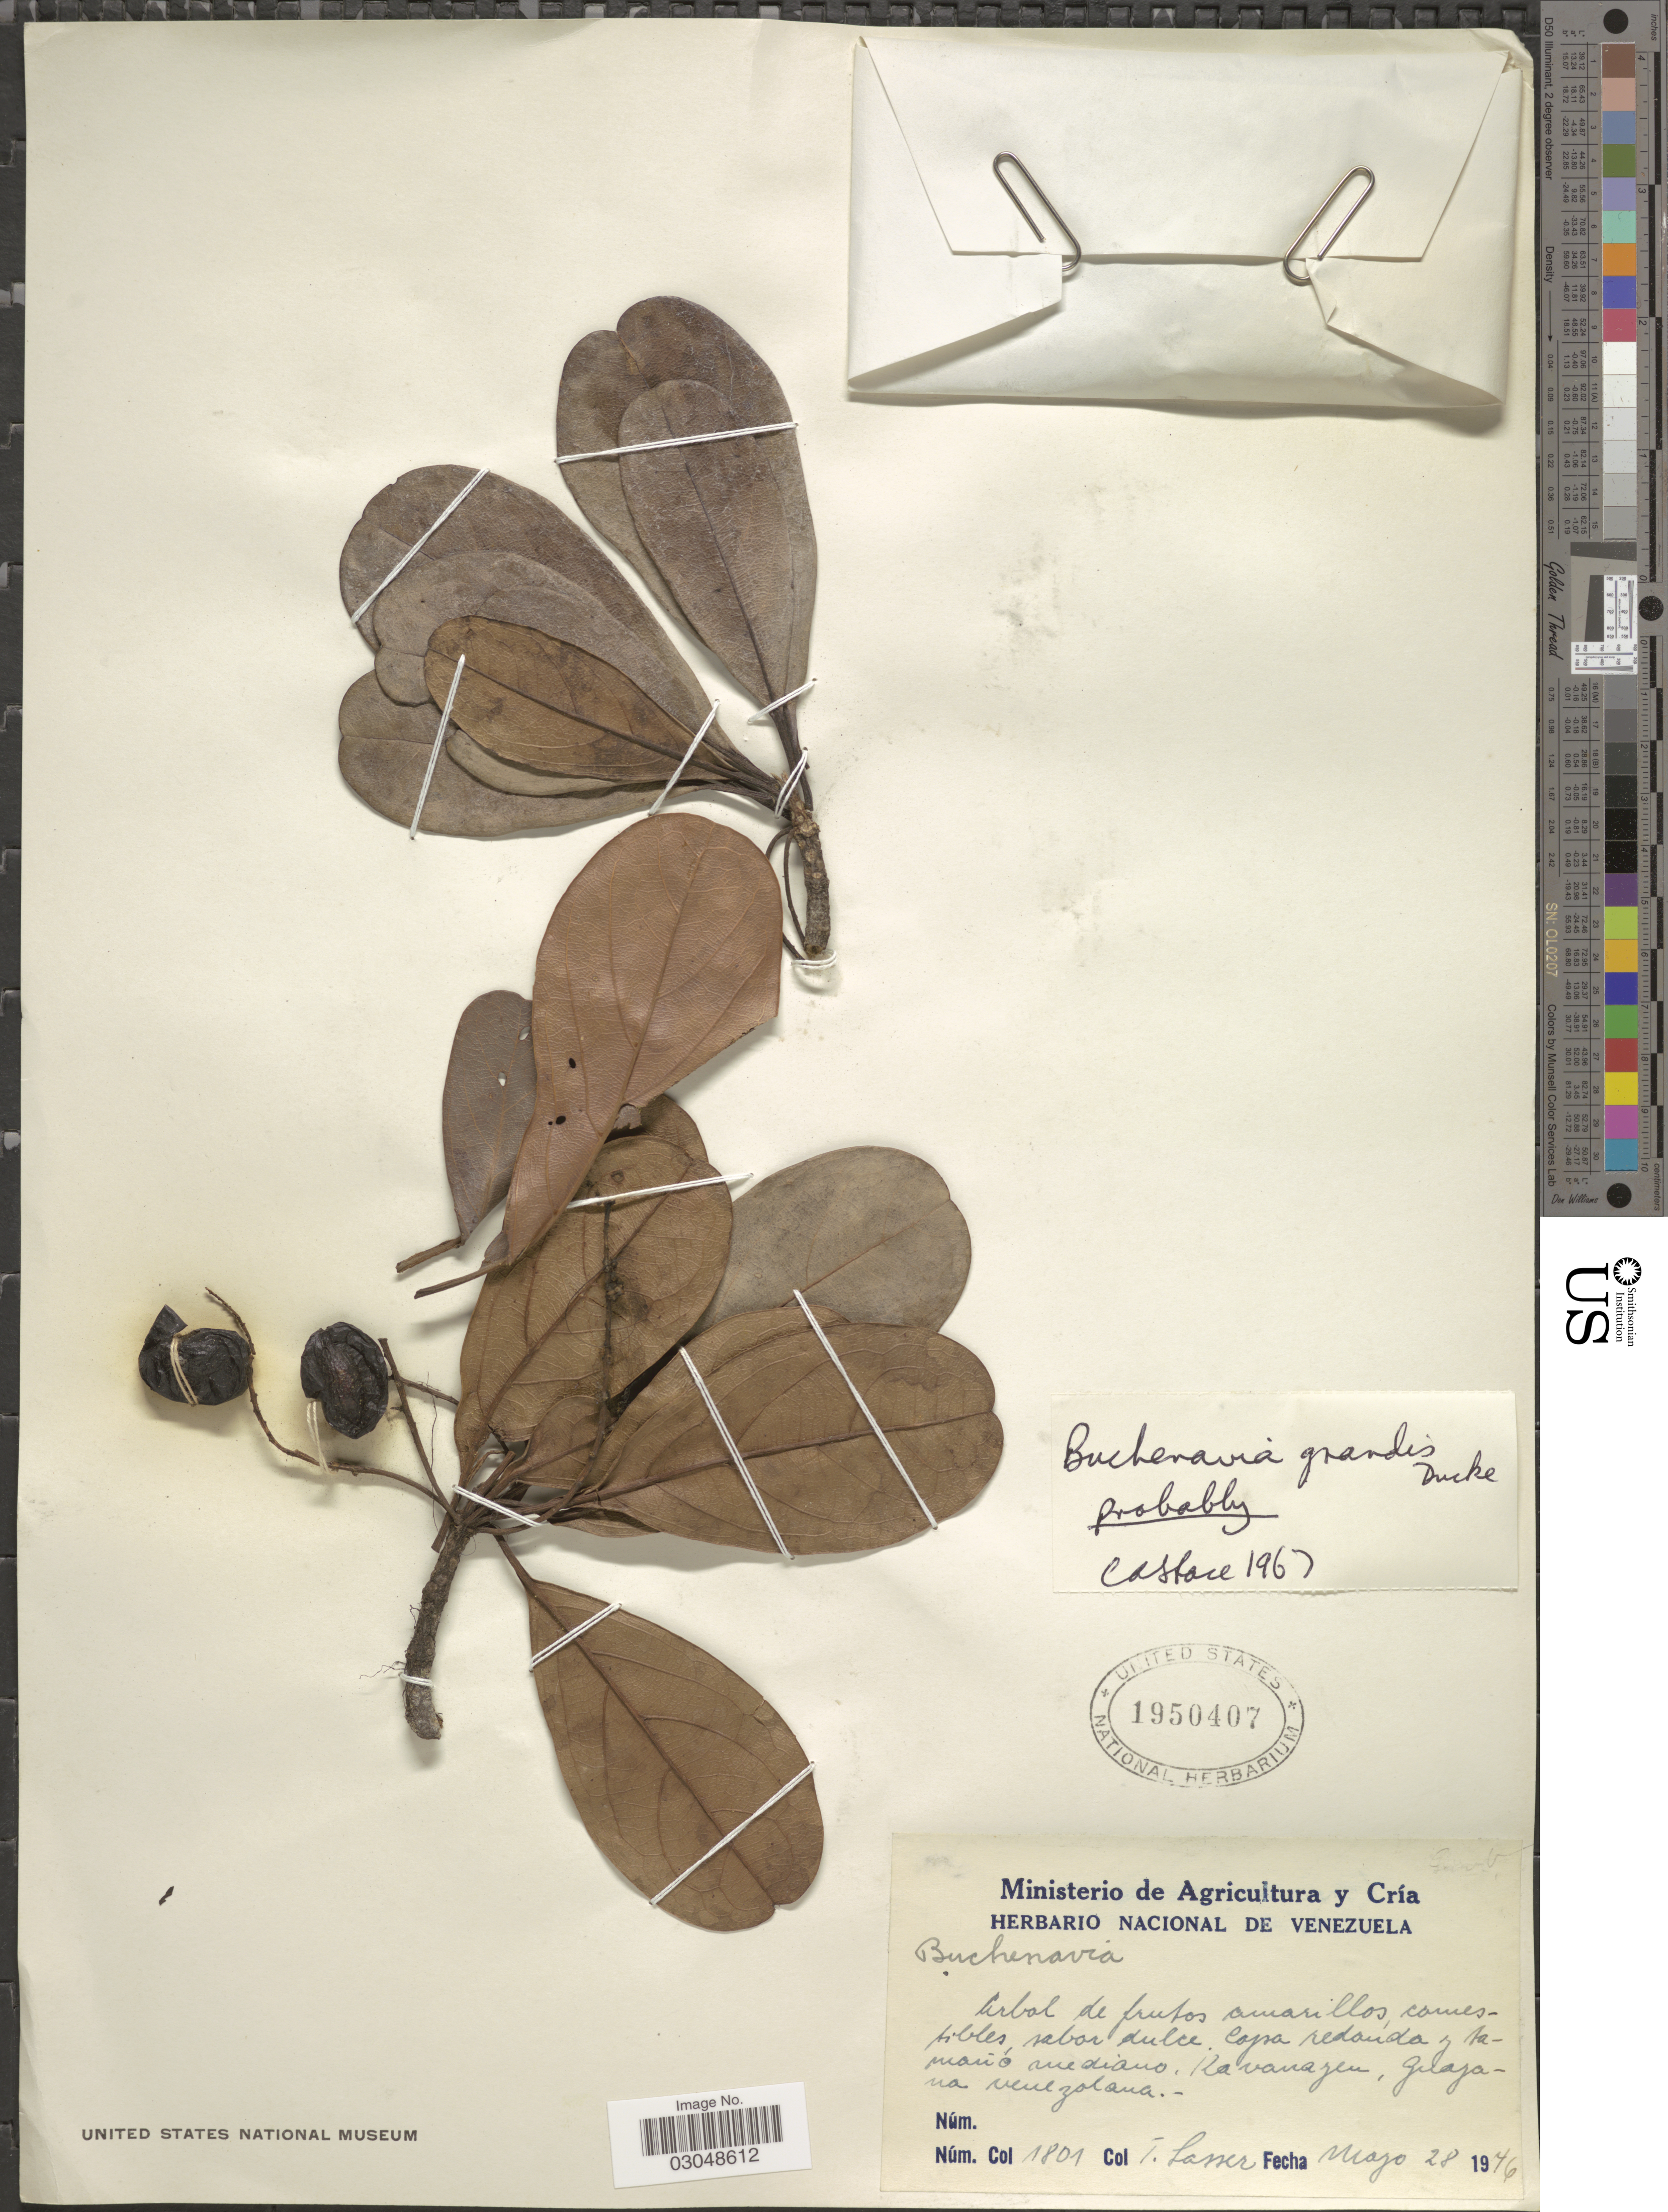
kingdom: Plantae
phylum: Tracheophyta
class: Magnoliopsida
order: Myrtales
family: Combretaceae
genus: Terminalia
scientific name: Terminalia grandis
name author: (Ducke) Gere & Boatwr.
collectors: T. Lasser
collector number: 1801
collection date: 1946-03-28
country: Venezuela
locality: Cajsa Medanída y Samanió mediano, Kavanazen, Gilajana, Venezolana.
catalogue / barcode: US 1950407